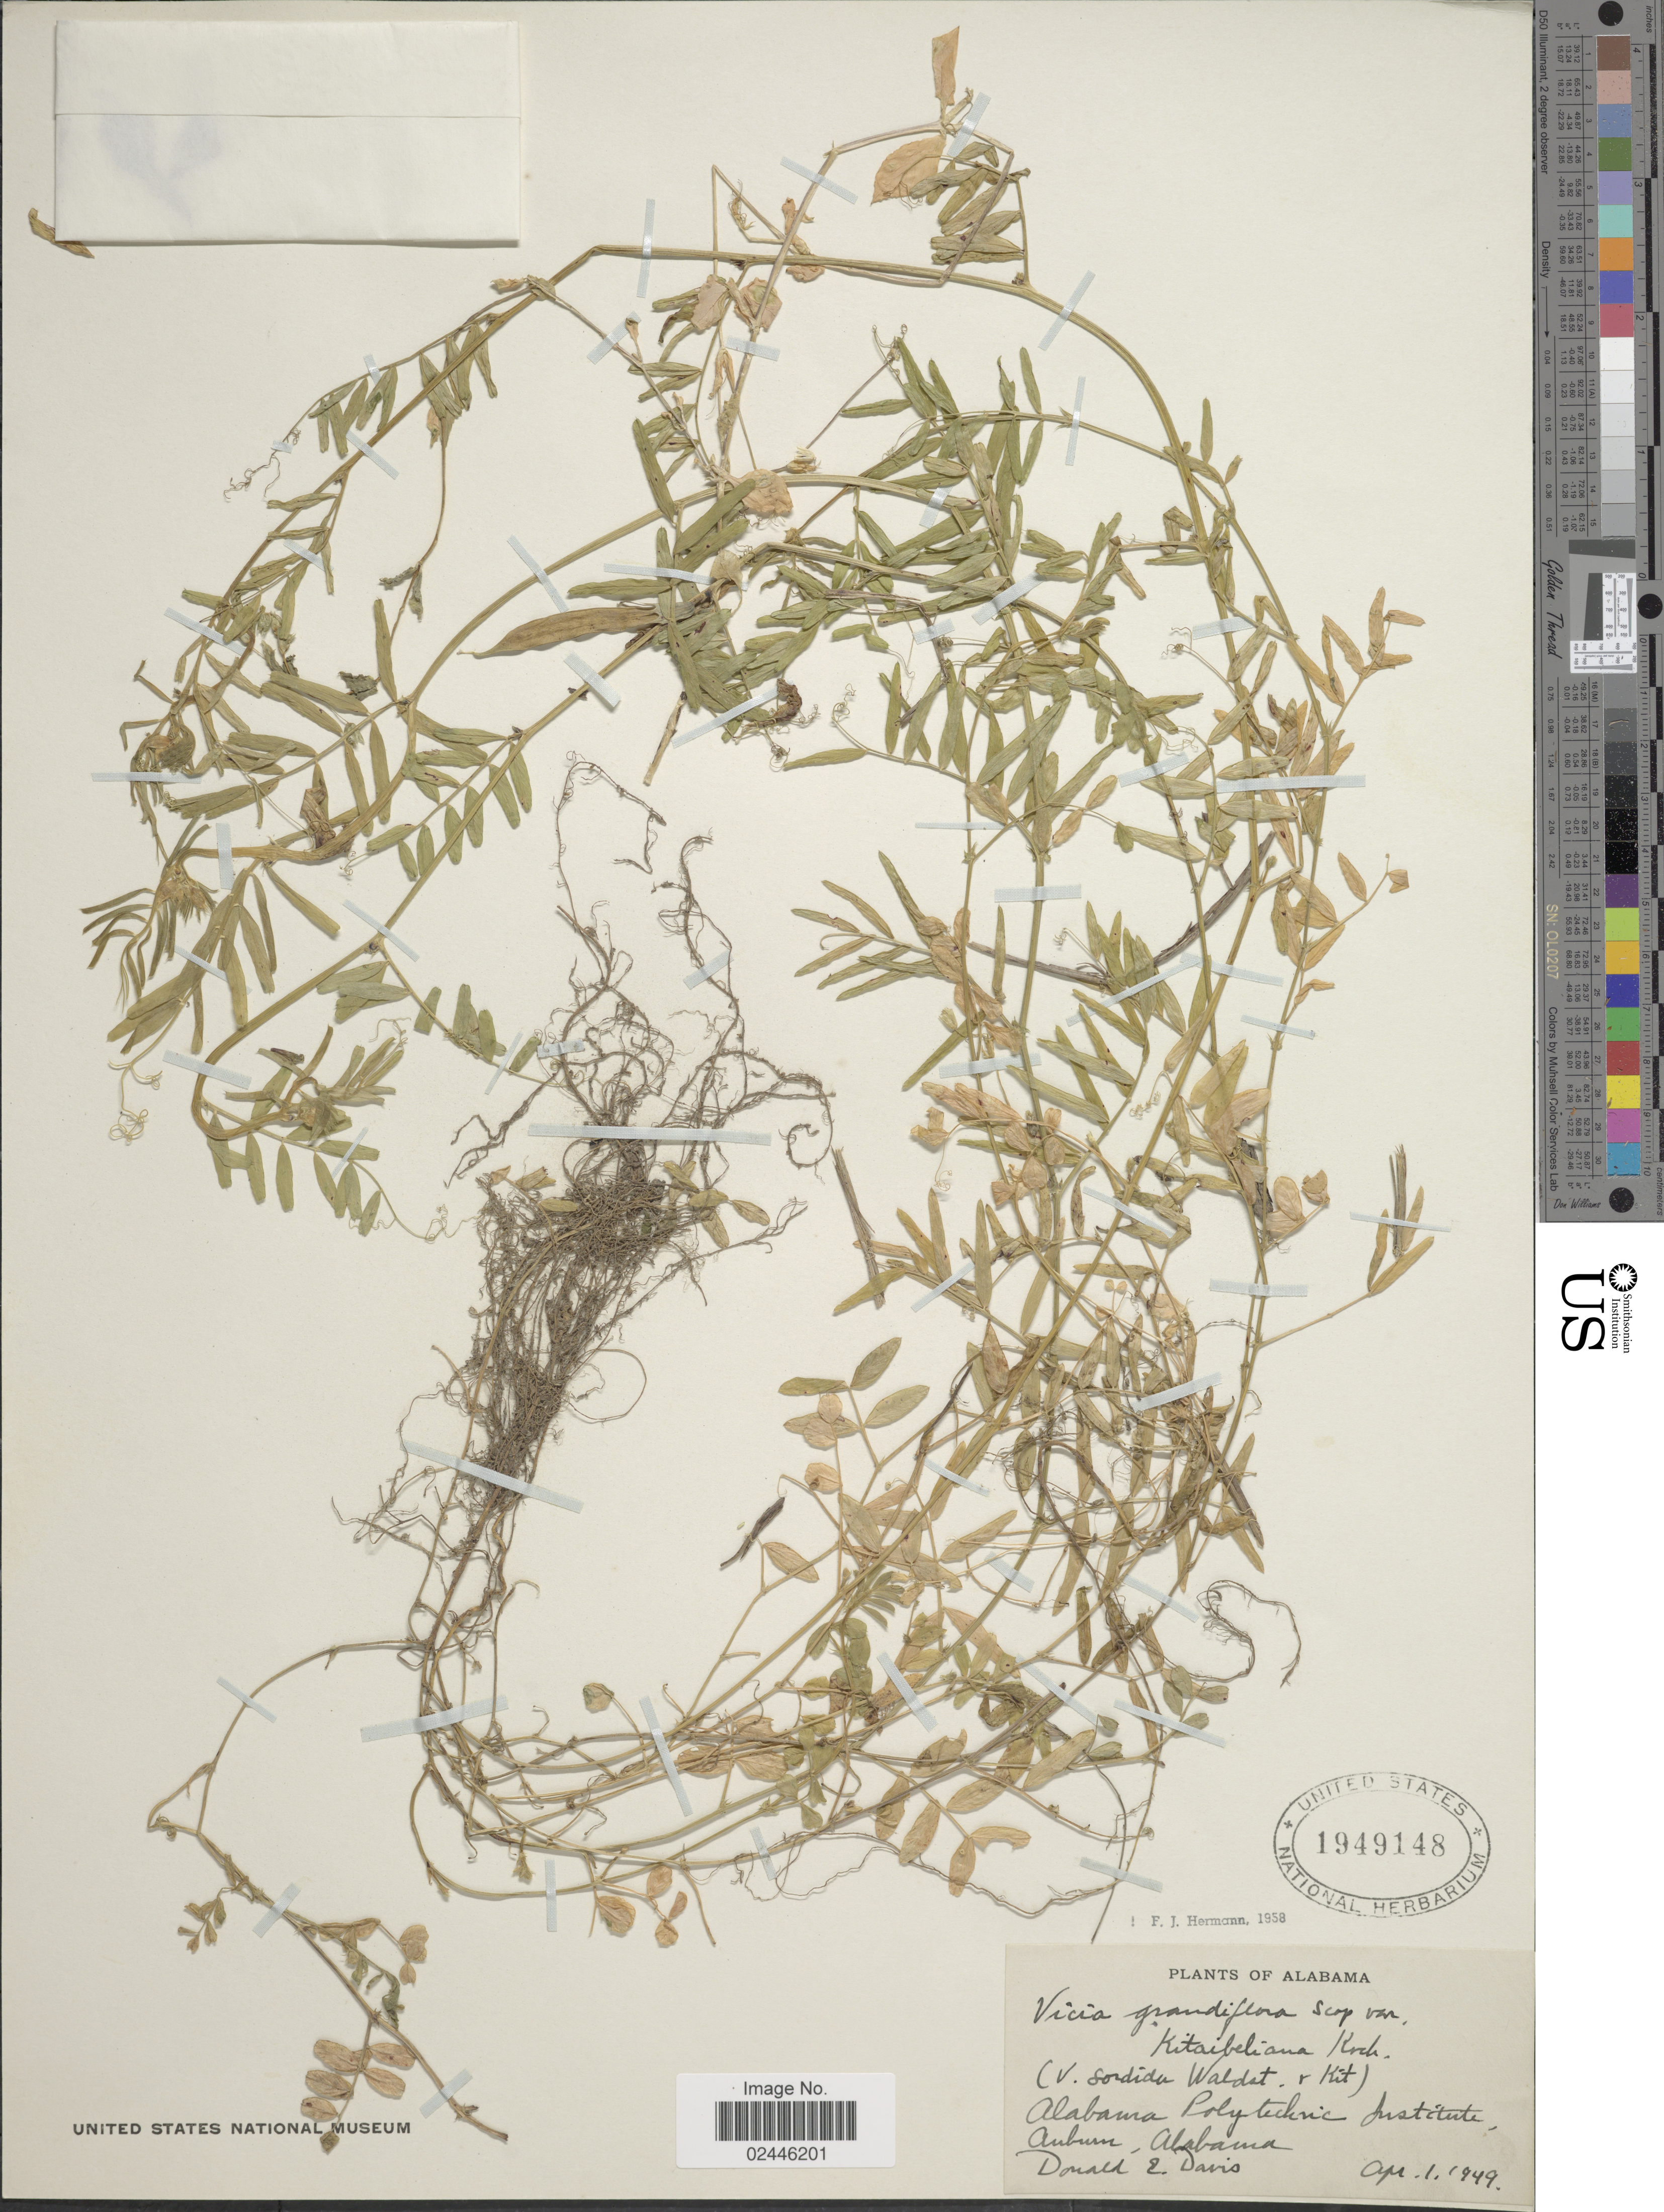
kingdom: Plantae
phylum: Tracheophyta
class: Magnoliopsida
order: Fabales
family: Fabaceae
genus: Vicia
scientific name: Vicia grandiflora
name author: Scop.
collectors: D. Davis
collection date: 1949-04-01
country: United States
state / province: Alabama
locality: Alabama Polytechnic Institute, Auburn, Alabama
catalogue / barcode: US 1949148